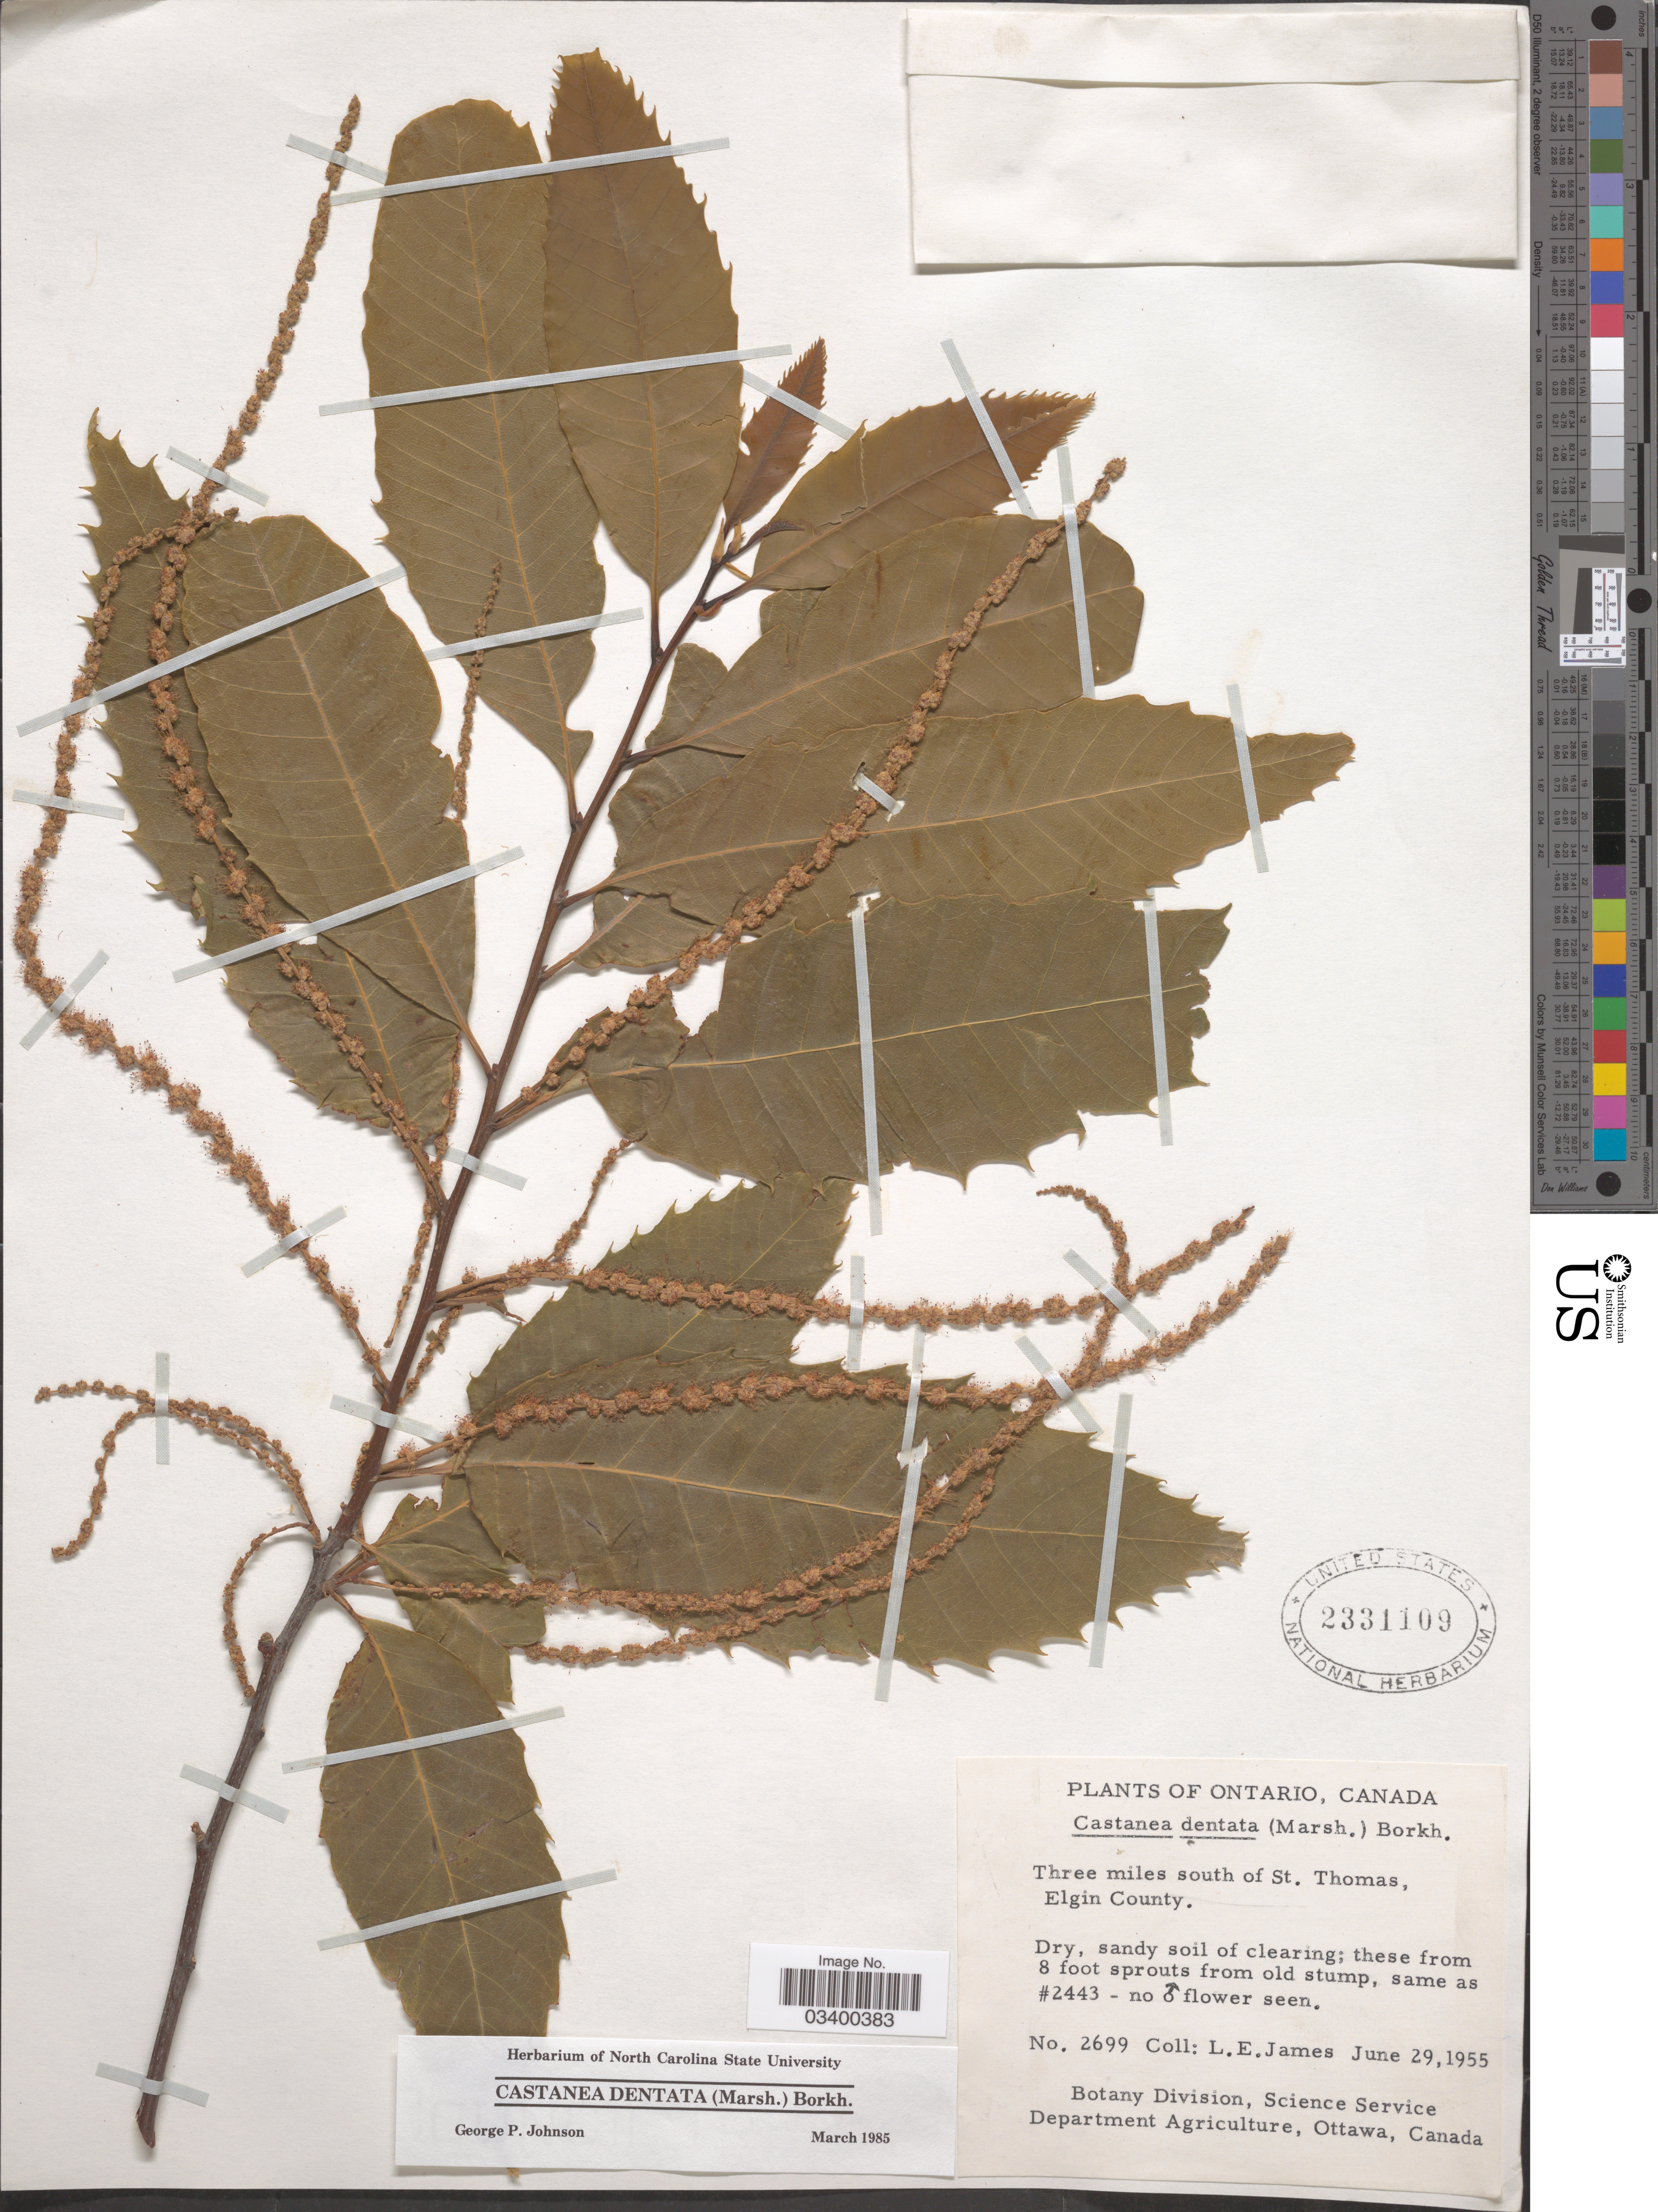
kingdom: Plantae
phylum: Tracheophyta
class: Magnoliopsida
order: Fagales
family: Fagaceae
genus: Castanea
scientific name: Castanea dentata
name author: (Marshall) Borkh.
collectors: L. E. James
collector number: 2699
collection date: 1955-06-29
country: Canada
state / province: Ontario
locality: Three miles south of St. Thomas, Elgin County.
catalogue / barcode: US 2331109